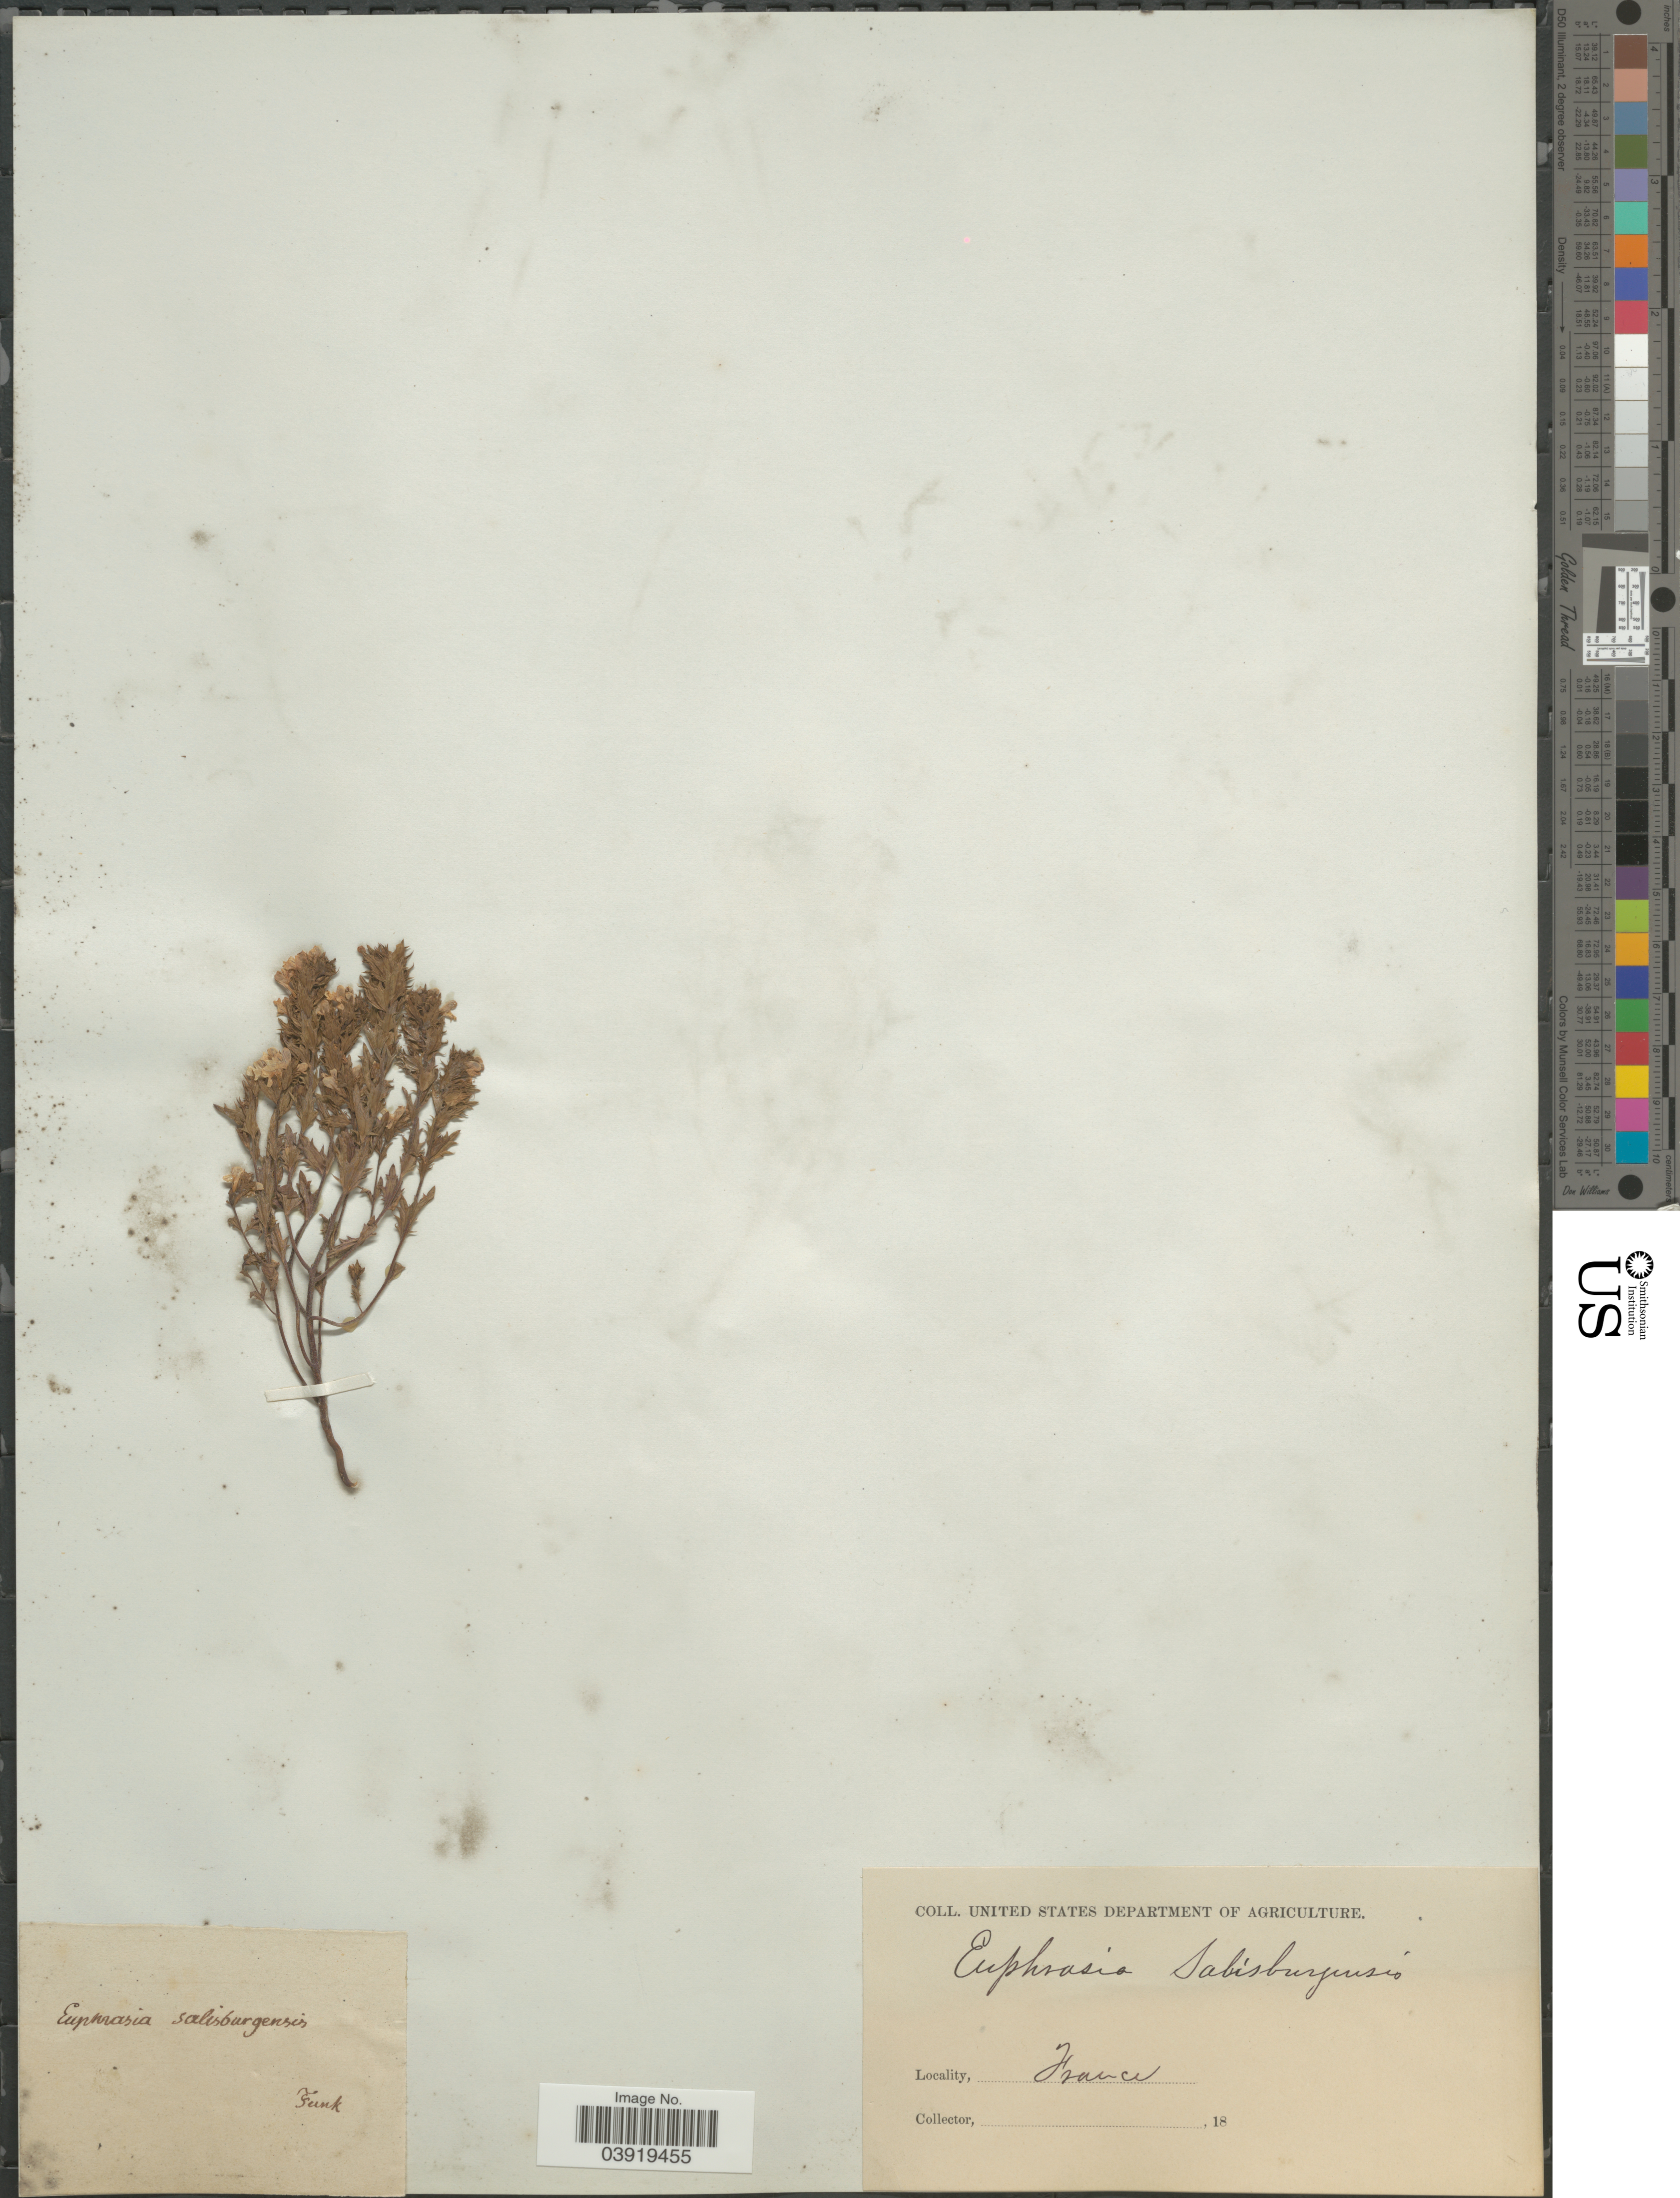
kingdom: Plantae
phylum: Tracheophyta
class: Magnoliopsida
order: Lamiales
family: Orobanchaceae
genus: Euphrasia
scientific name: Euphrasia salisburgensis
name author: Funck ex Hoppe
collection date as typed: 18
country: France